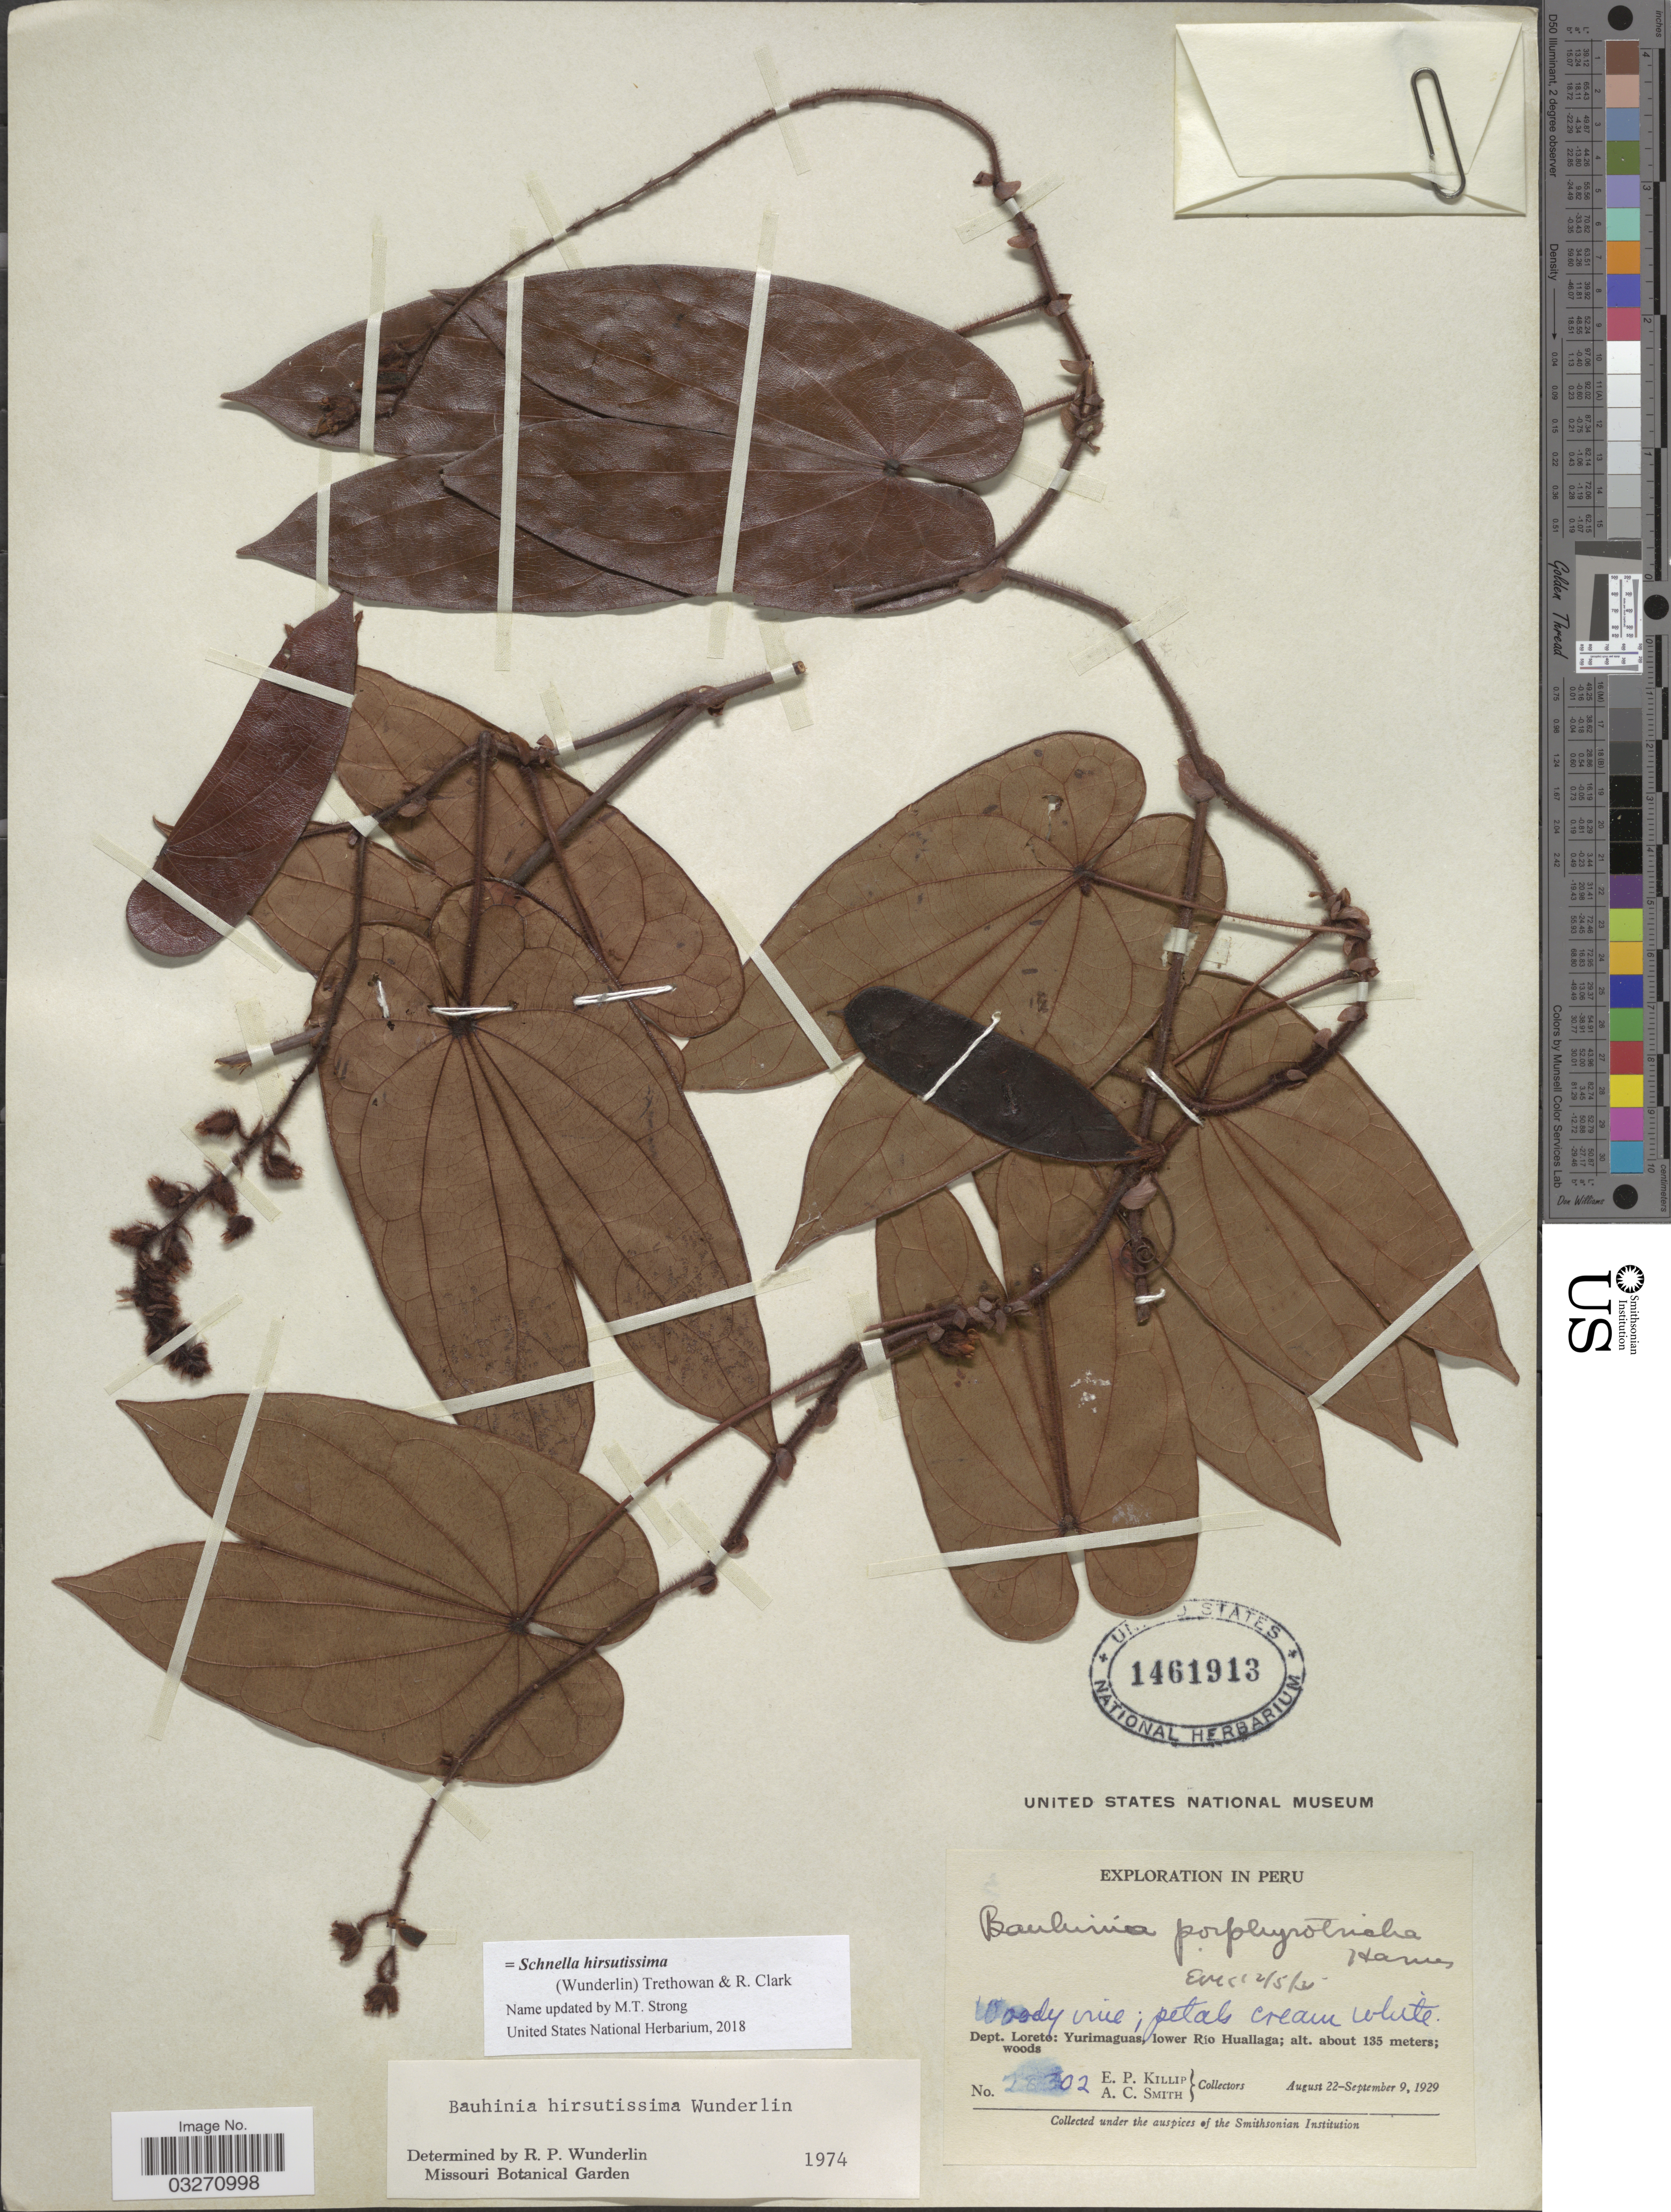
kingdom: Plantae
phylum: Tracheophyta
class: Magnoliopsida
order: Fabales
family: Fabaceae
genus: Schnella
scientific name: Schnella hirsutissima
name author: (Wunderlin) Trethowan & R. Clark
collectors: E. P. Killip & A. C. Smith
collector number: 28302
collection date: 1929-08-22/1929-09-09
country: Peru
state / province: Loreto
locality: Dept. Loreto: Yurimaguas, Río Huallaga.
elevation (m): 135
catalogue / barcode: US 1461913